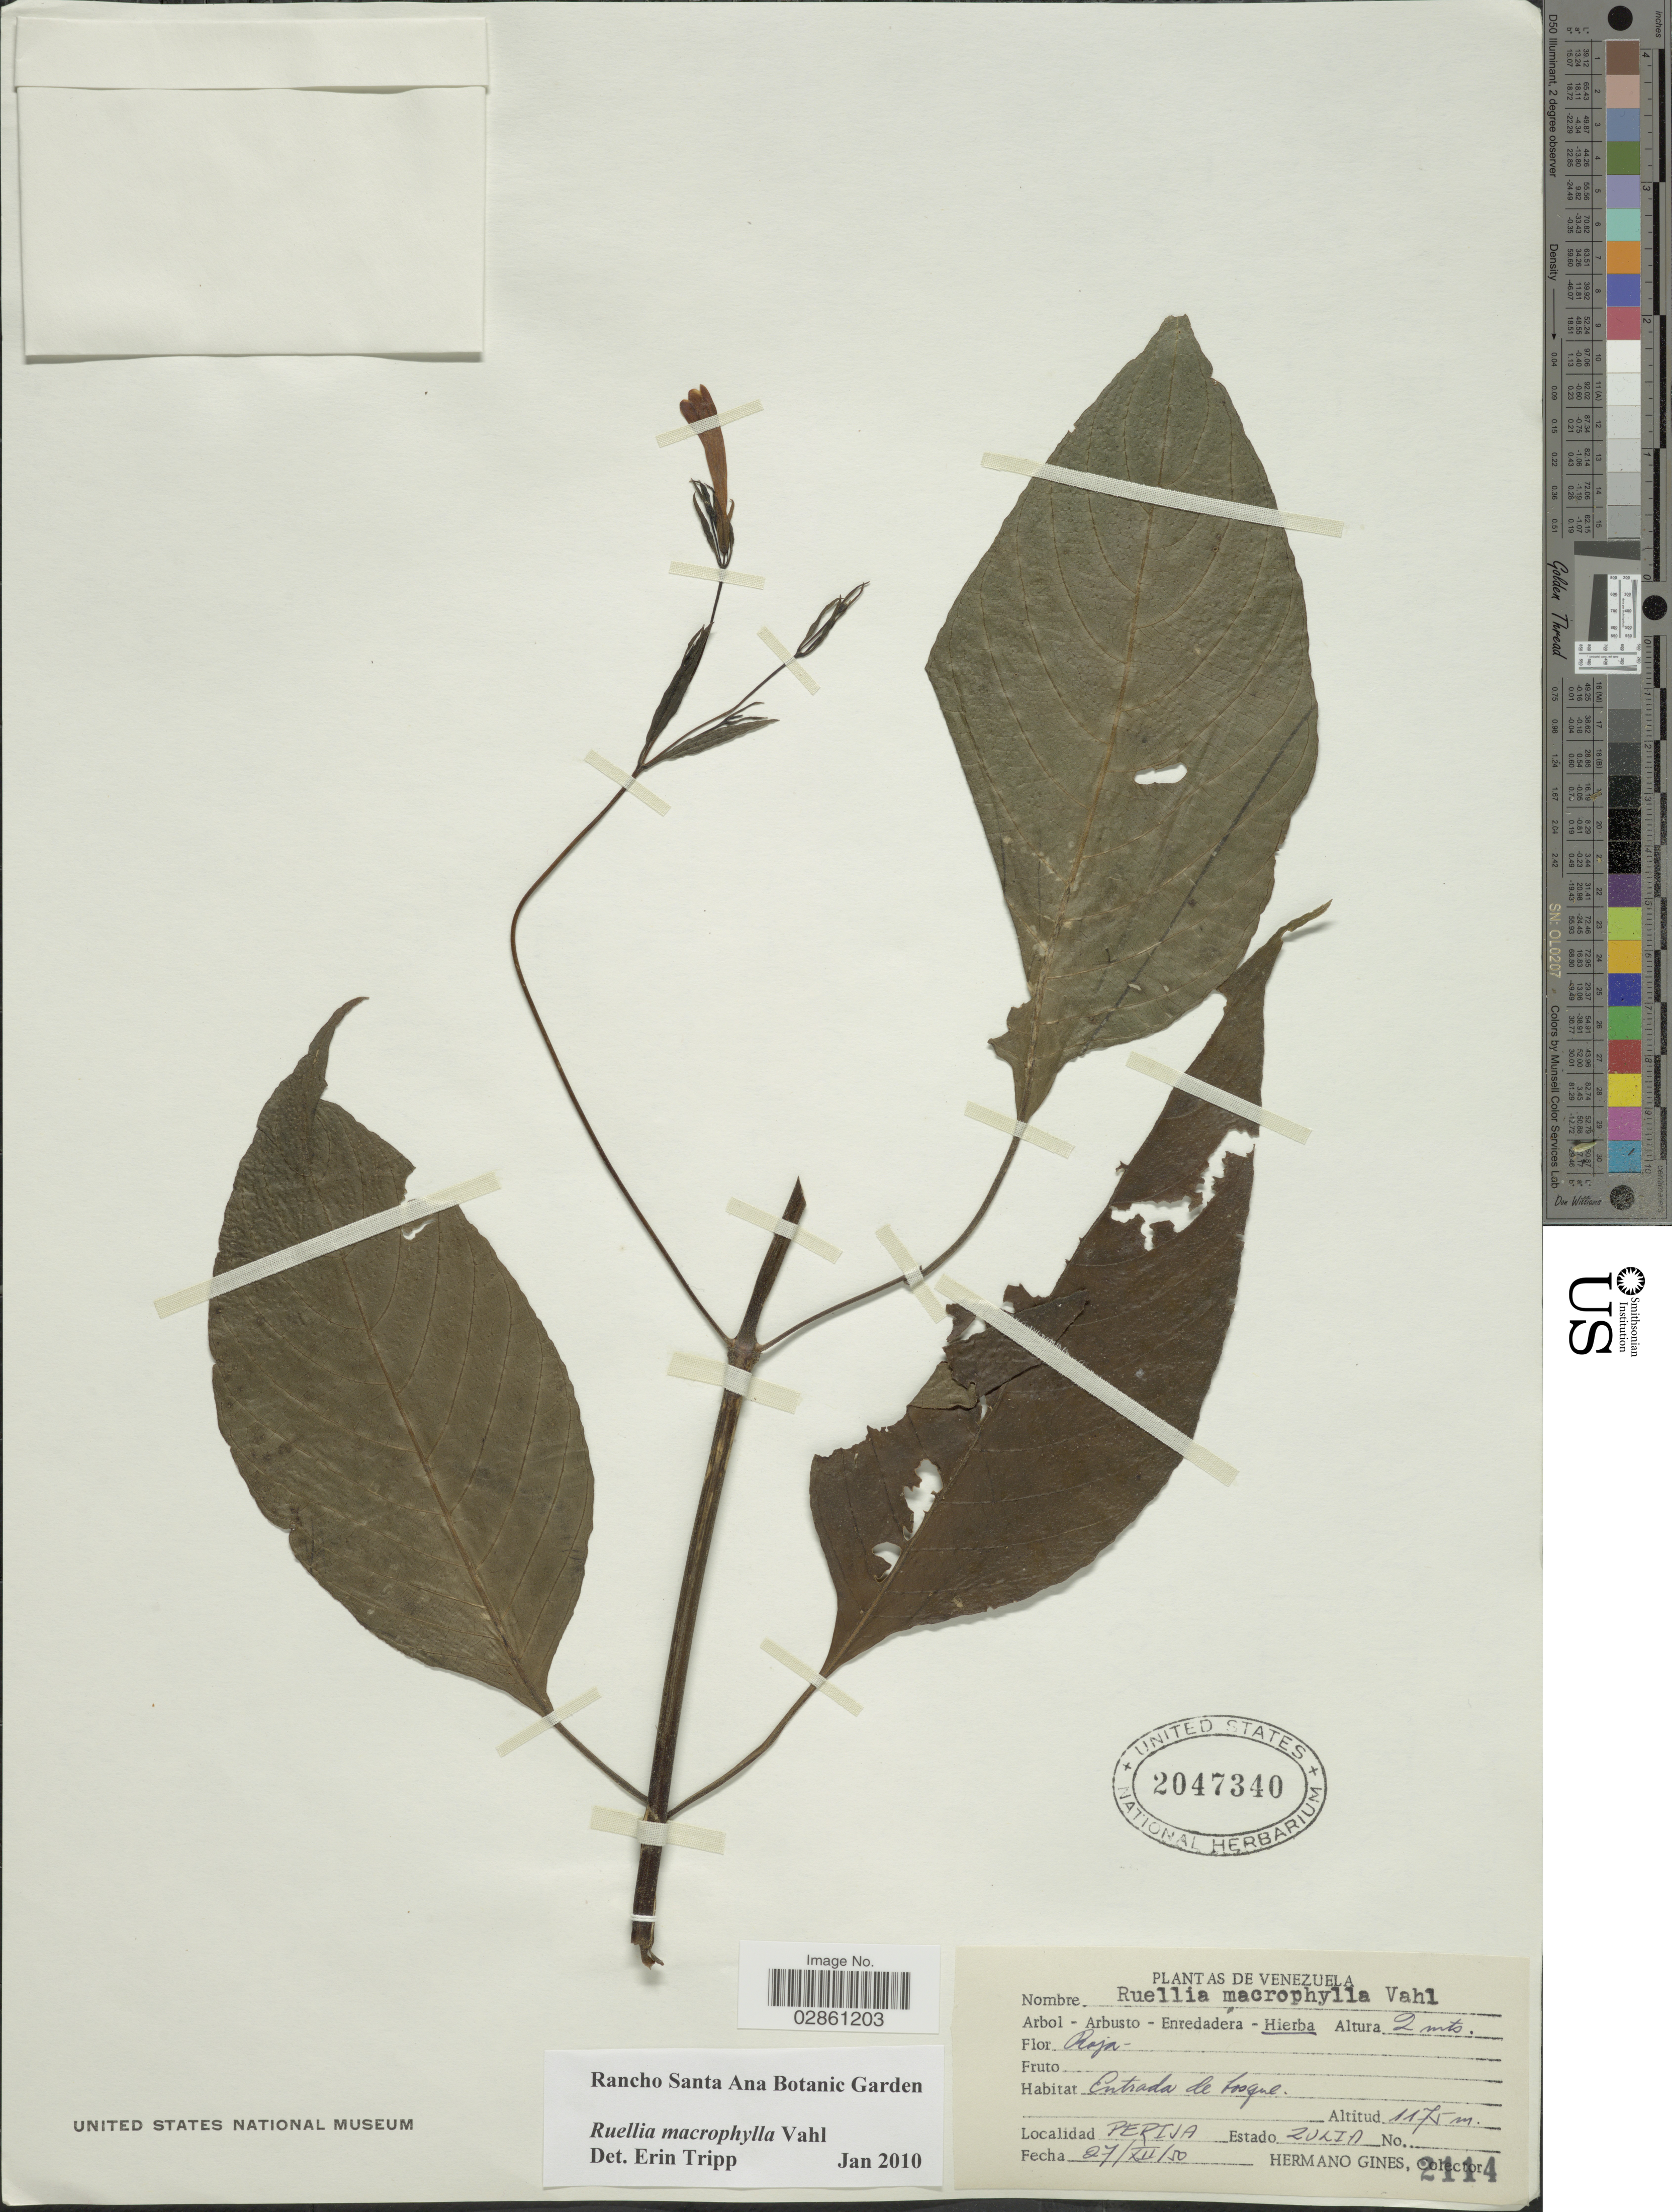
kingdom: Plantae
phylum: Tracheophyta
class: Magnoliopsida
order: Lamiales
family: Acanthaceae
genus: Ruellia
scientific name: Ruellia macrophylla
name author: Vahl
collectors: Bro. Gines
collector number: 2114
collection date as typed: Transcribed d/m/y: 27/12/50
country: Venezuela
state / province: Zulia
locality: Perija.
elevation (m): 1175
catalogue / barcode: US 2047340